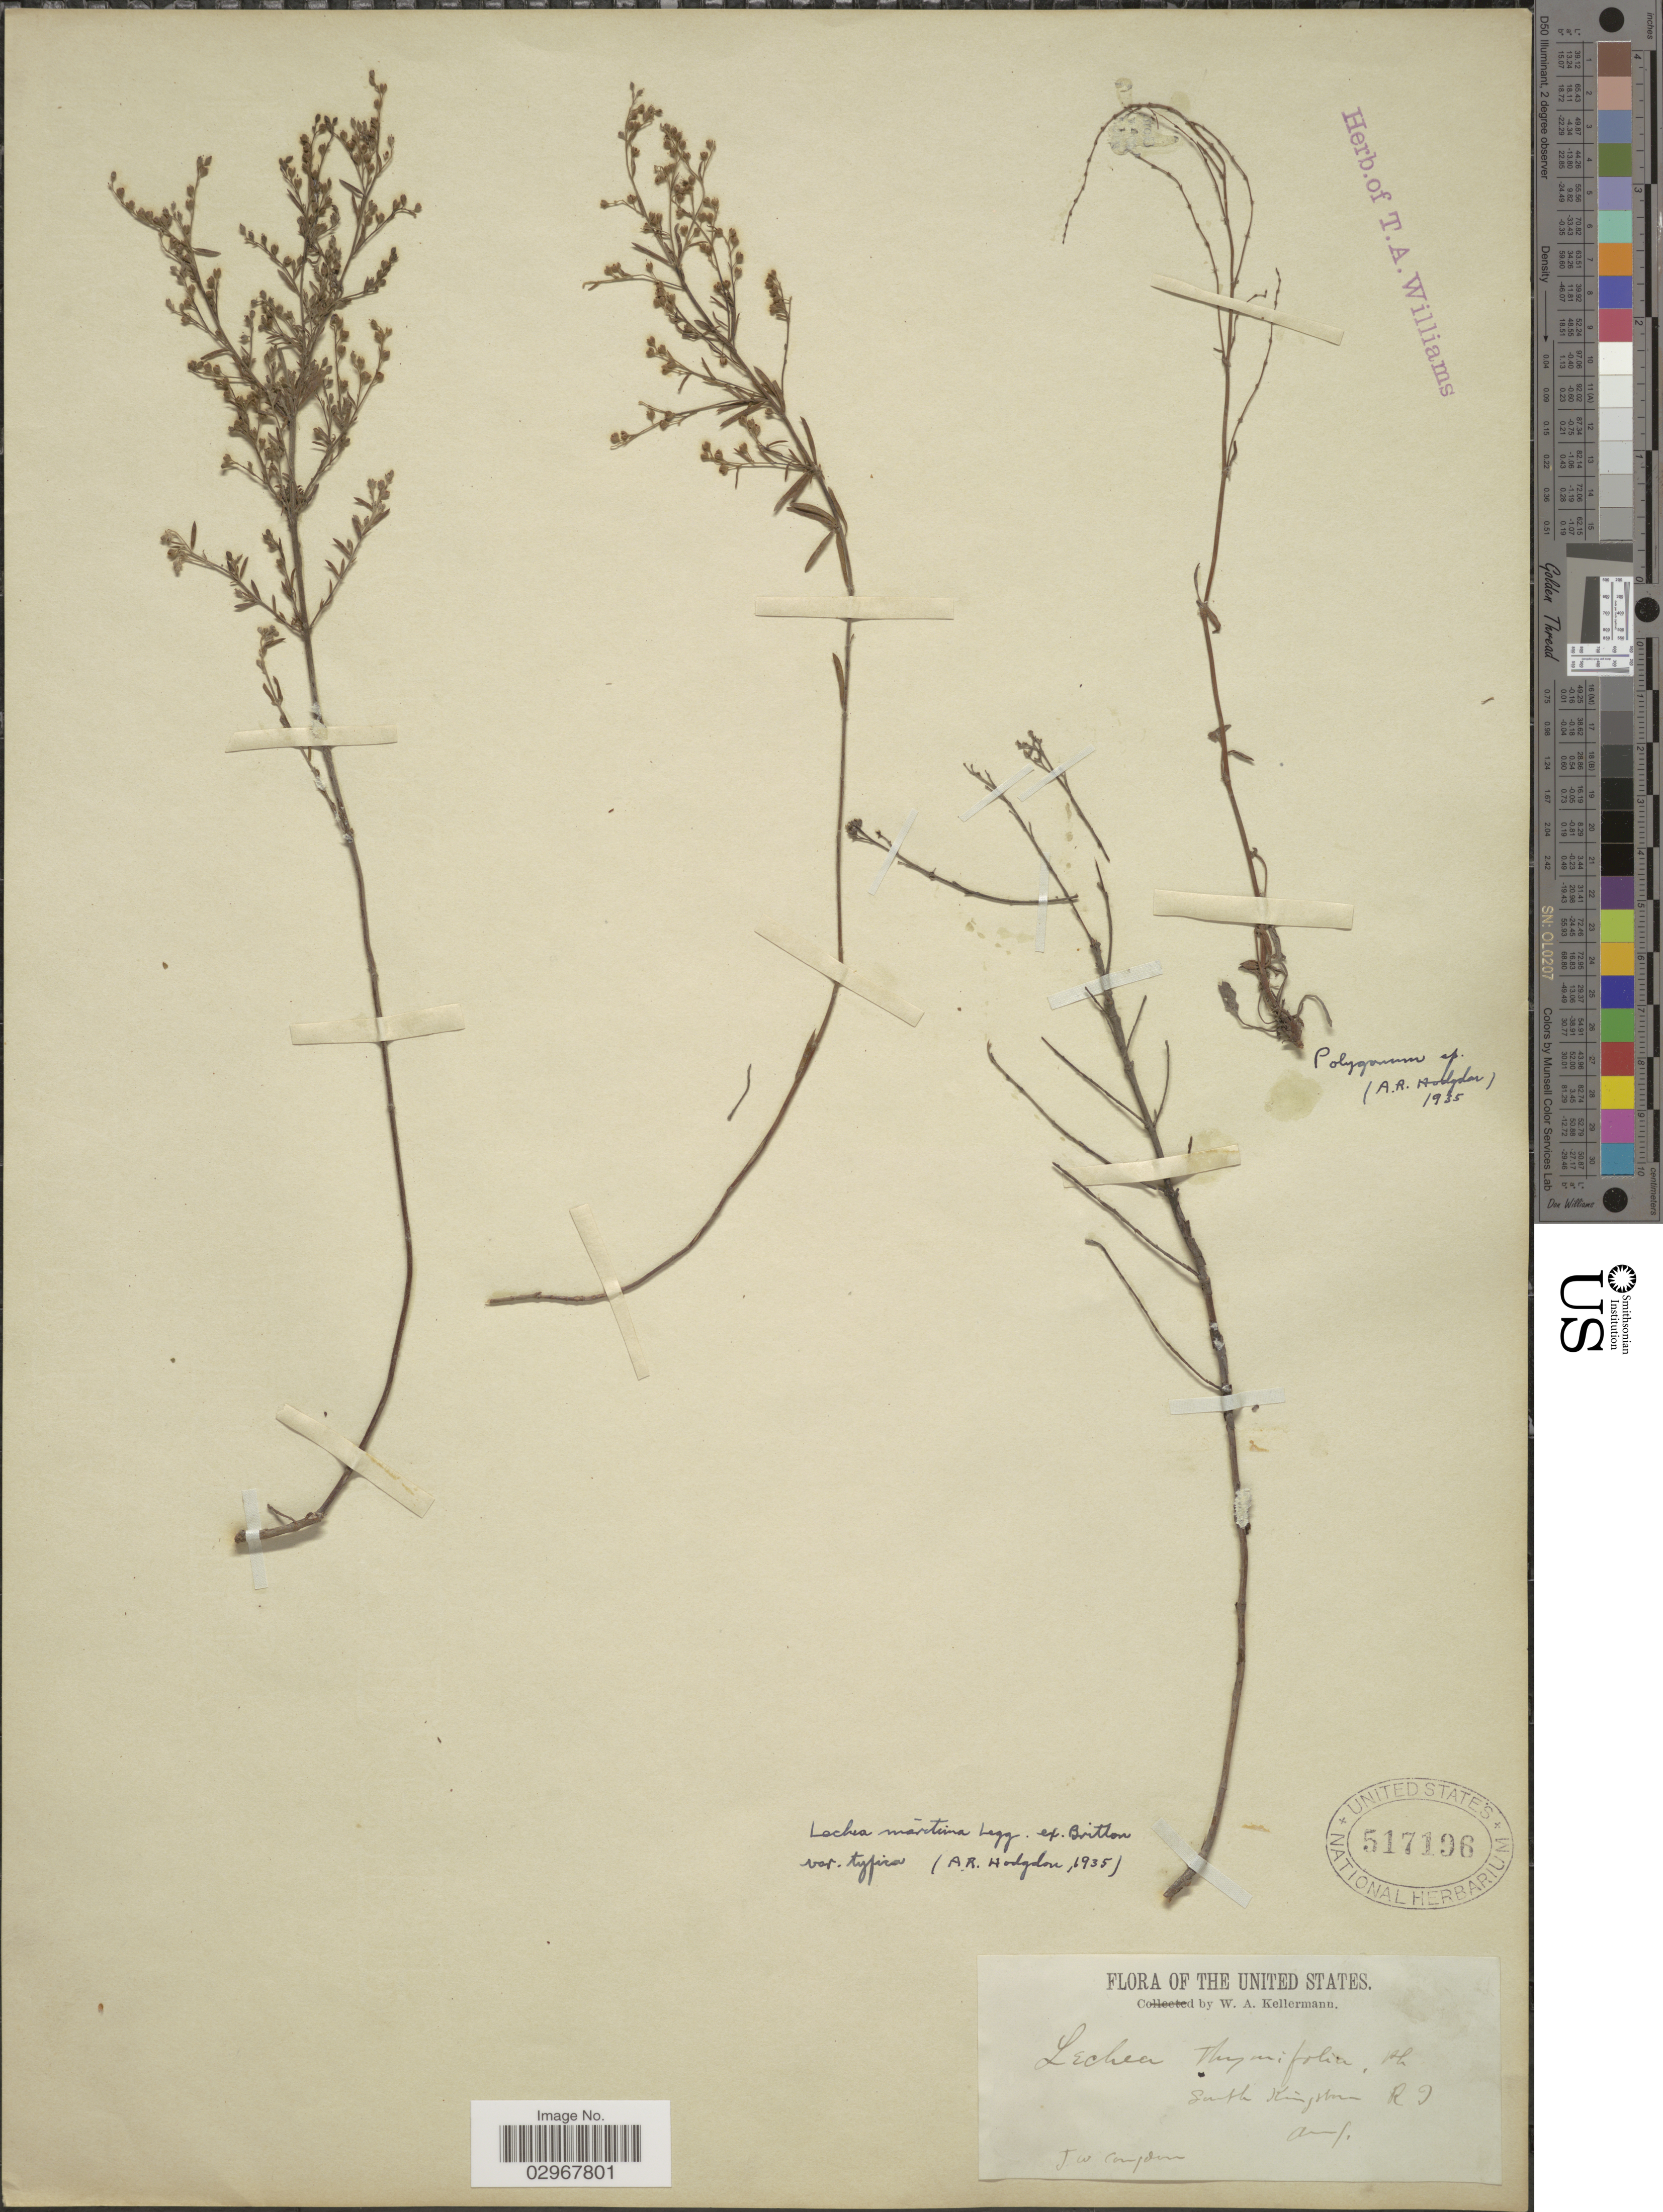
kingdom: Plantae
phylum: Tracheophyta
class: Magnoliopsida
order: Malvales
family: Cistaceae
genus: Lechea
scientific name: Lechea maritima var. typica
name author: Hodgdon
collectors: J. W. Congdon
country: United States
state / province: Rhode Island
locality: South Kingstown.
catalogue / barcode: US 517196